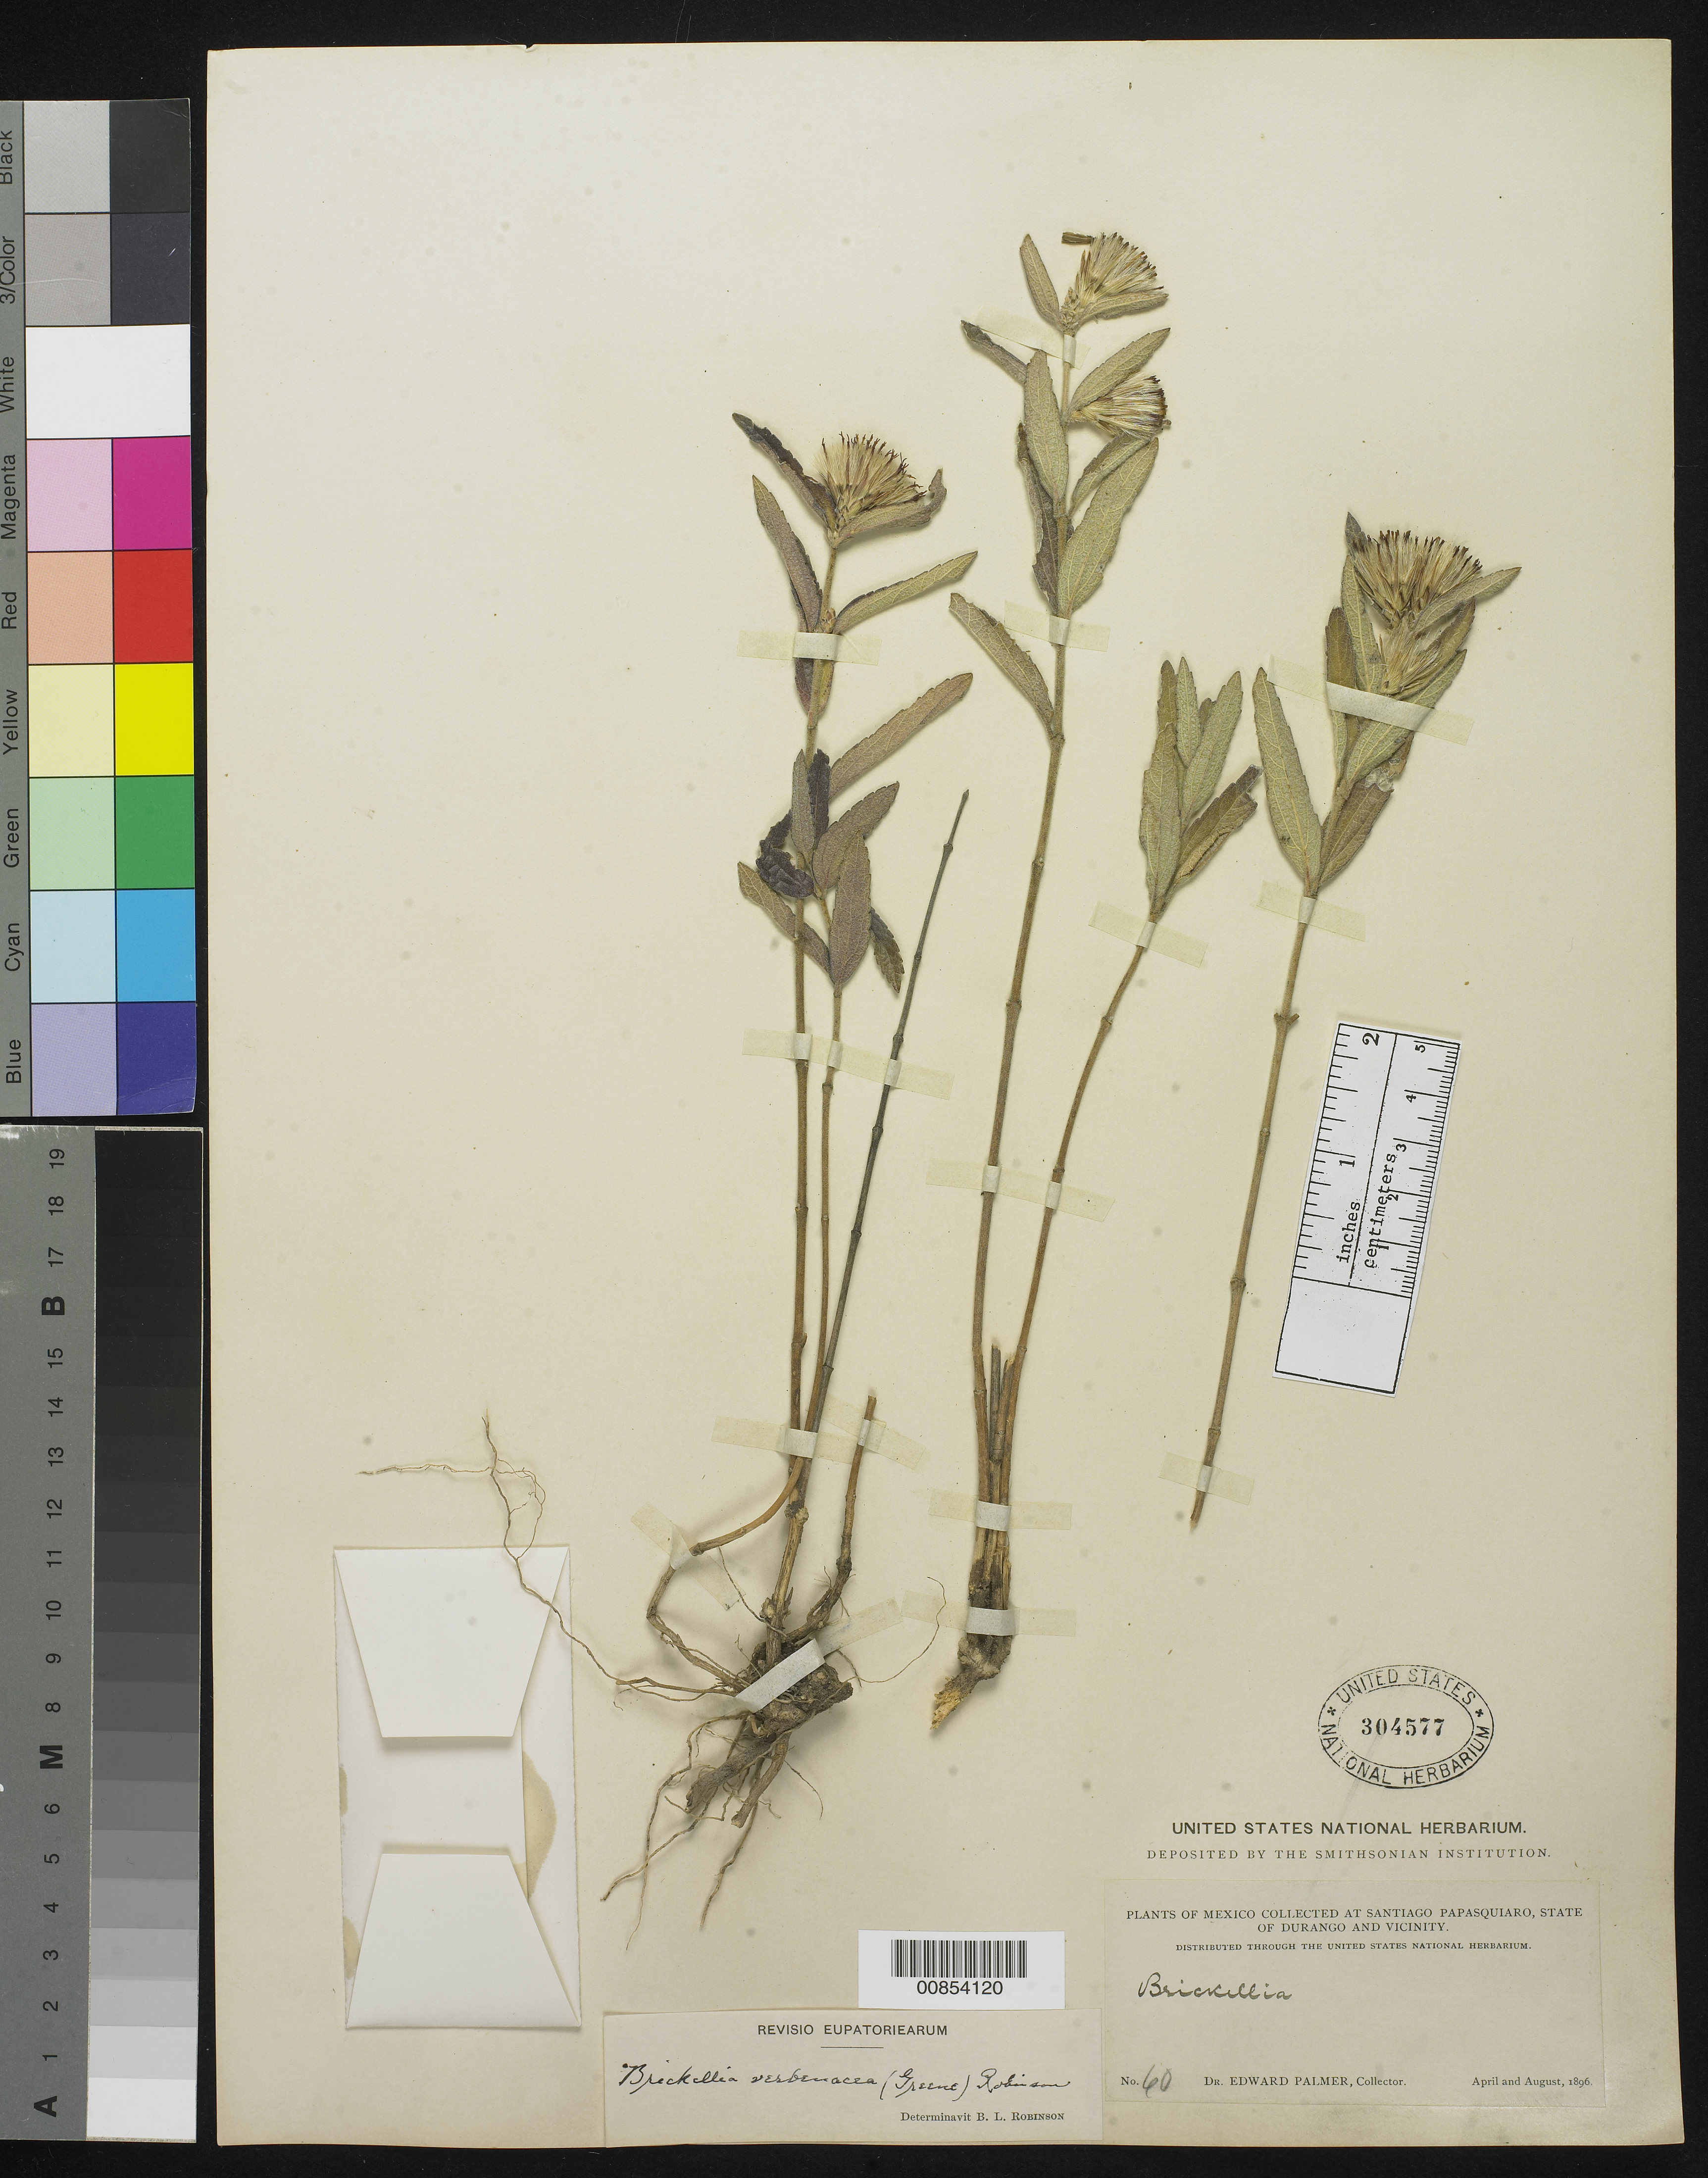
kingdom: Plantae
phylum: Tracheophyta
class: Magnoliopsida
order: Asterales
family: Asteraceae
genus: Brickellia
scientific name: Brickellia verbenacea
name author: (Greene) B.L. Rob.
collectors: E. Palmer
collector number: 60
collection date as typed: Apr 1896 to -- Aug 1896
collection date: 1896-04/1896-08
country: Mexico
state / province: Durango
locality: Santiago Papasquiaro, Durango and vicinity.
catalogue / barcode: US 304577